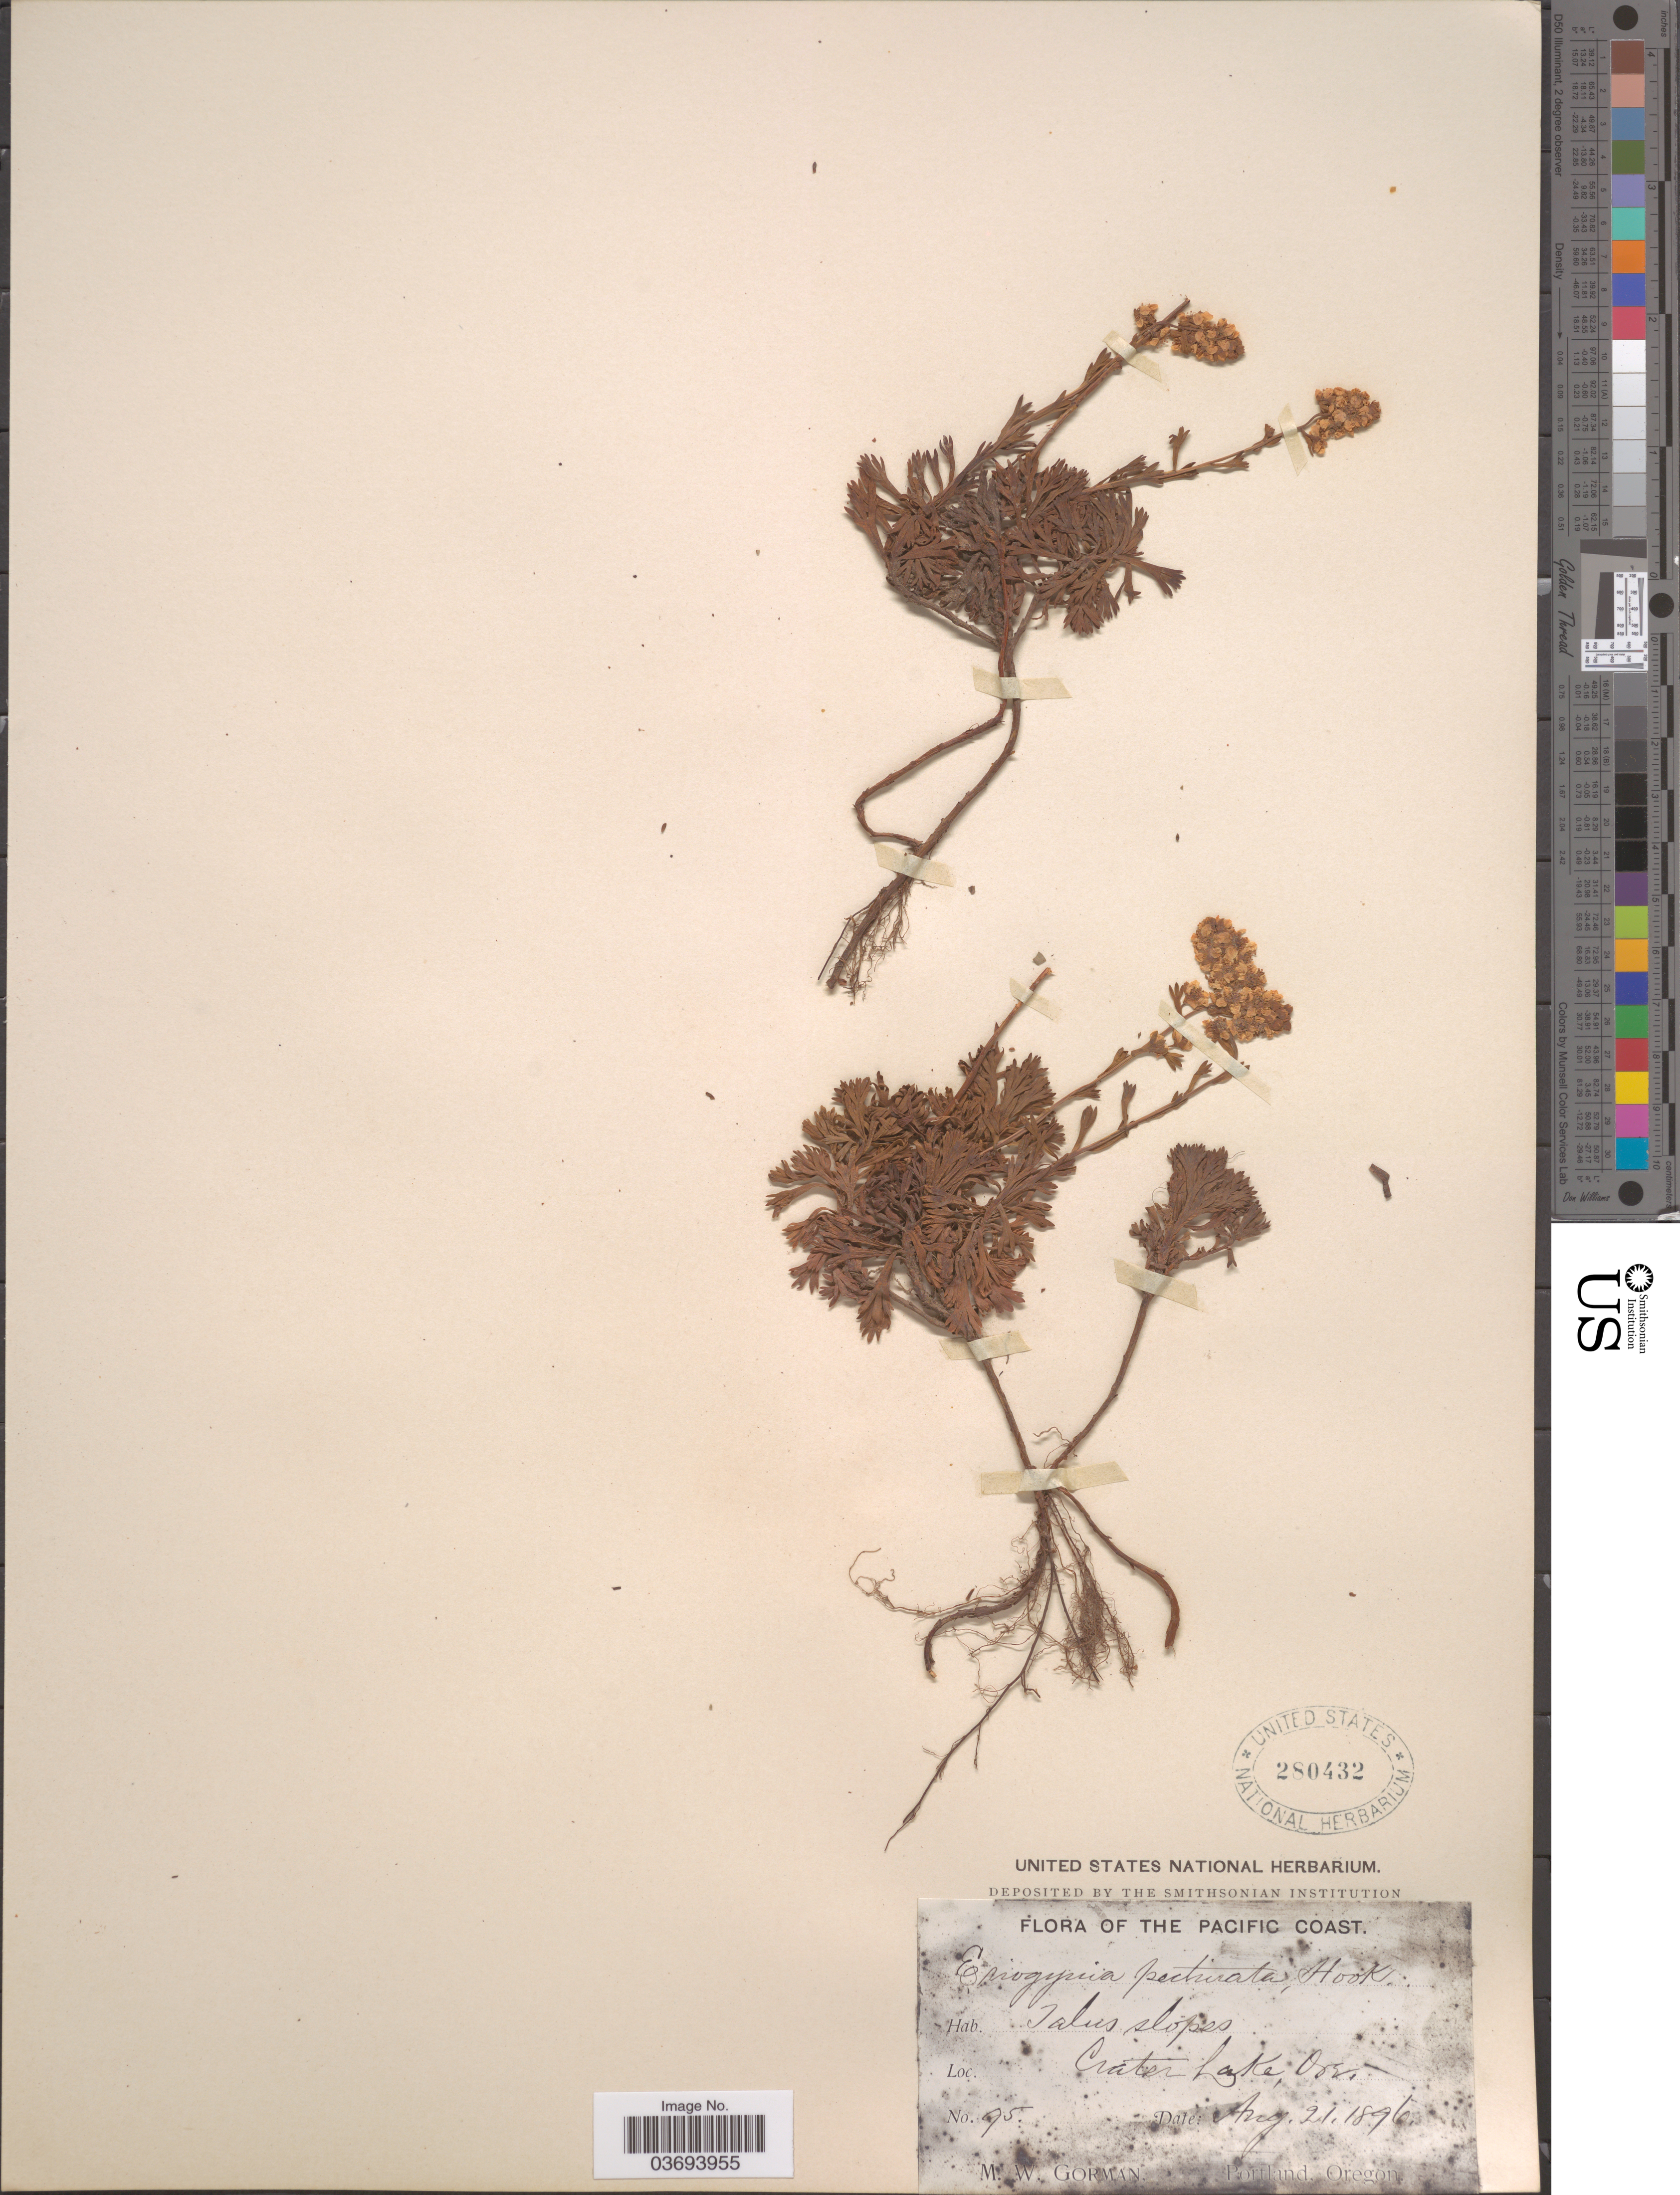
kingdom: Plantae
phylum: Tracheophyta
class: Magnoliopsida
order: Rosales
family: Rosaceae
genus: Luetkea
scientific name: Luetkea pectinata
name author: (Pursh) Kuntze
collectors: M. W. Gorman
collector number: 95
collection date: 1896-08-21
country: United States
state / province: Oregon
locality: The Pacific Coast. Crater Lake.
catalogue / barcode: US 280432